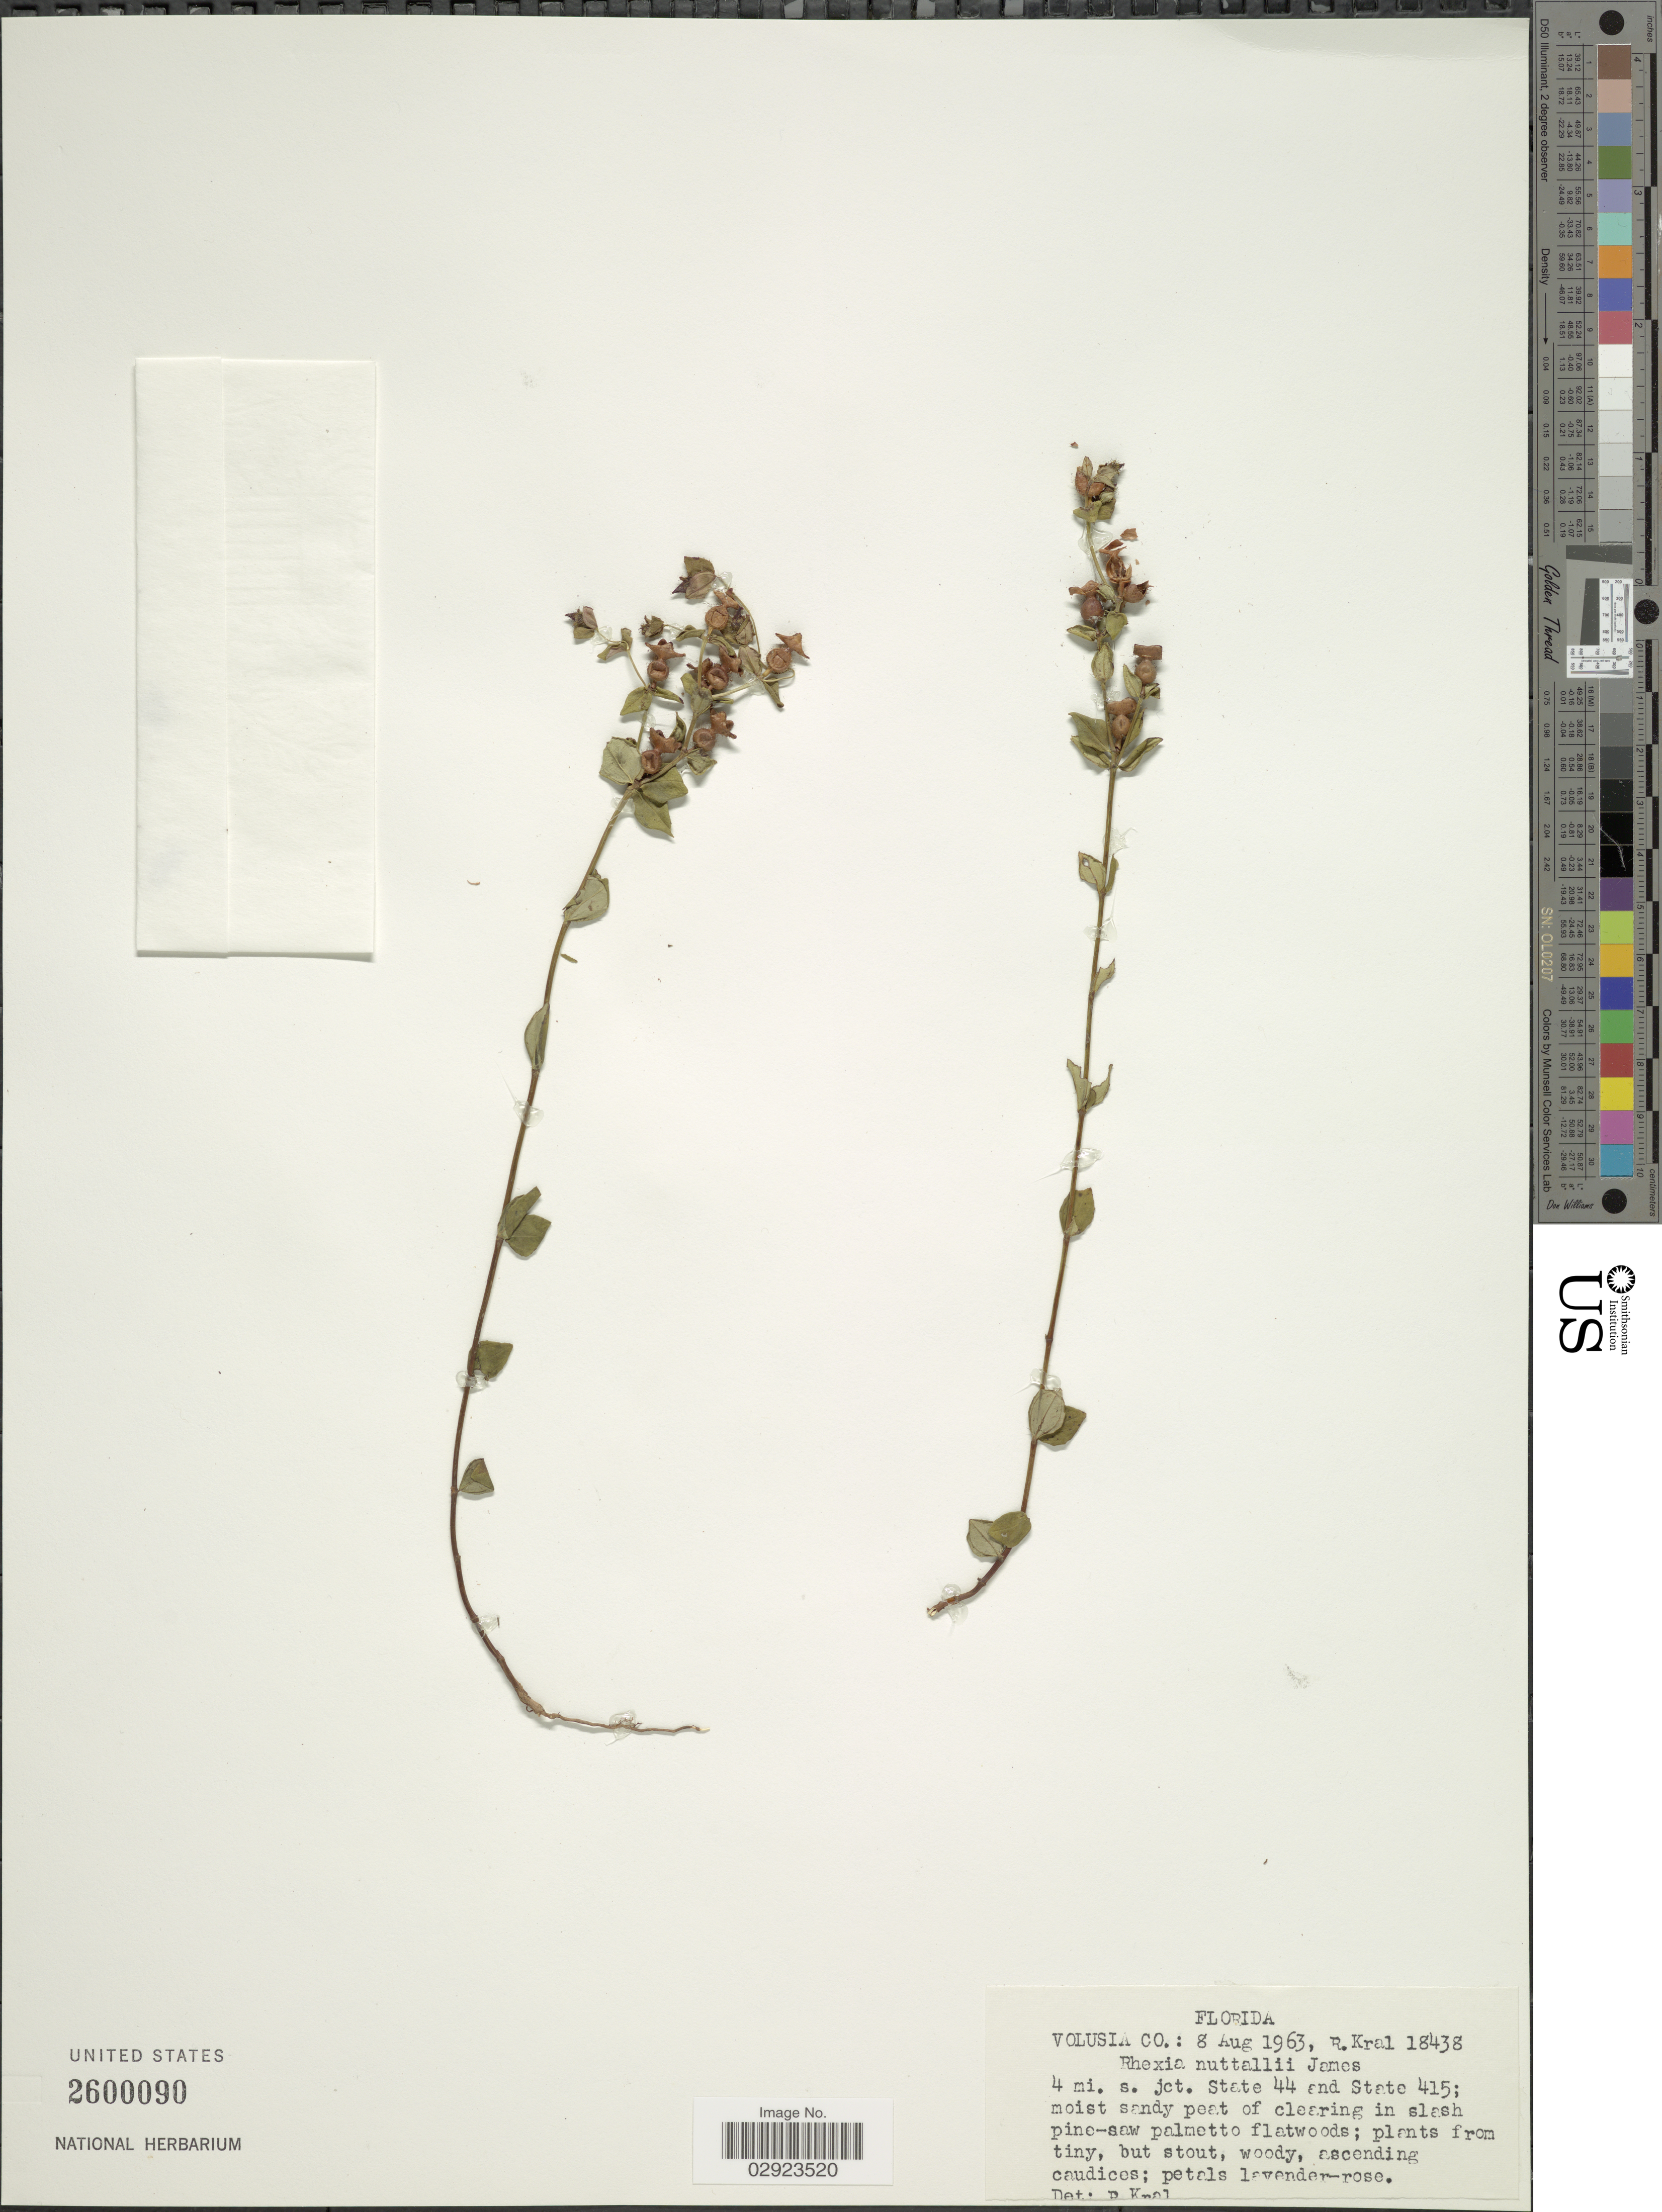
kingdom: Plantae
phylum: Tracheophyta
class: Magnoliopsida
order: Myrtales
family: Melastomataceae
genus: Rhexia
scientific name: Rhexia nuttallii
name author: C.W. James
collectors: R. Kral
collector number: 18438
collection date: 1963-08-08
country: United States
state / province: Florida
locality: Volusia Co. 4 mi. s. jct. State 44 and State 415.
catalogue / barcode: US 2600090